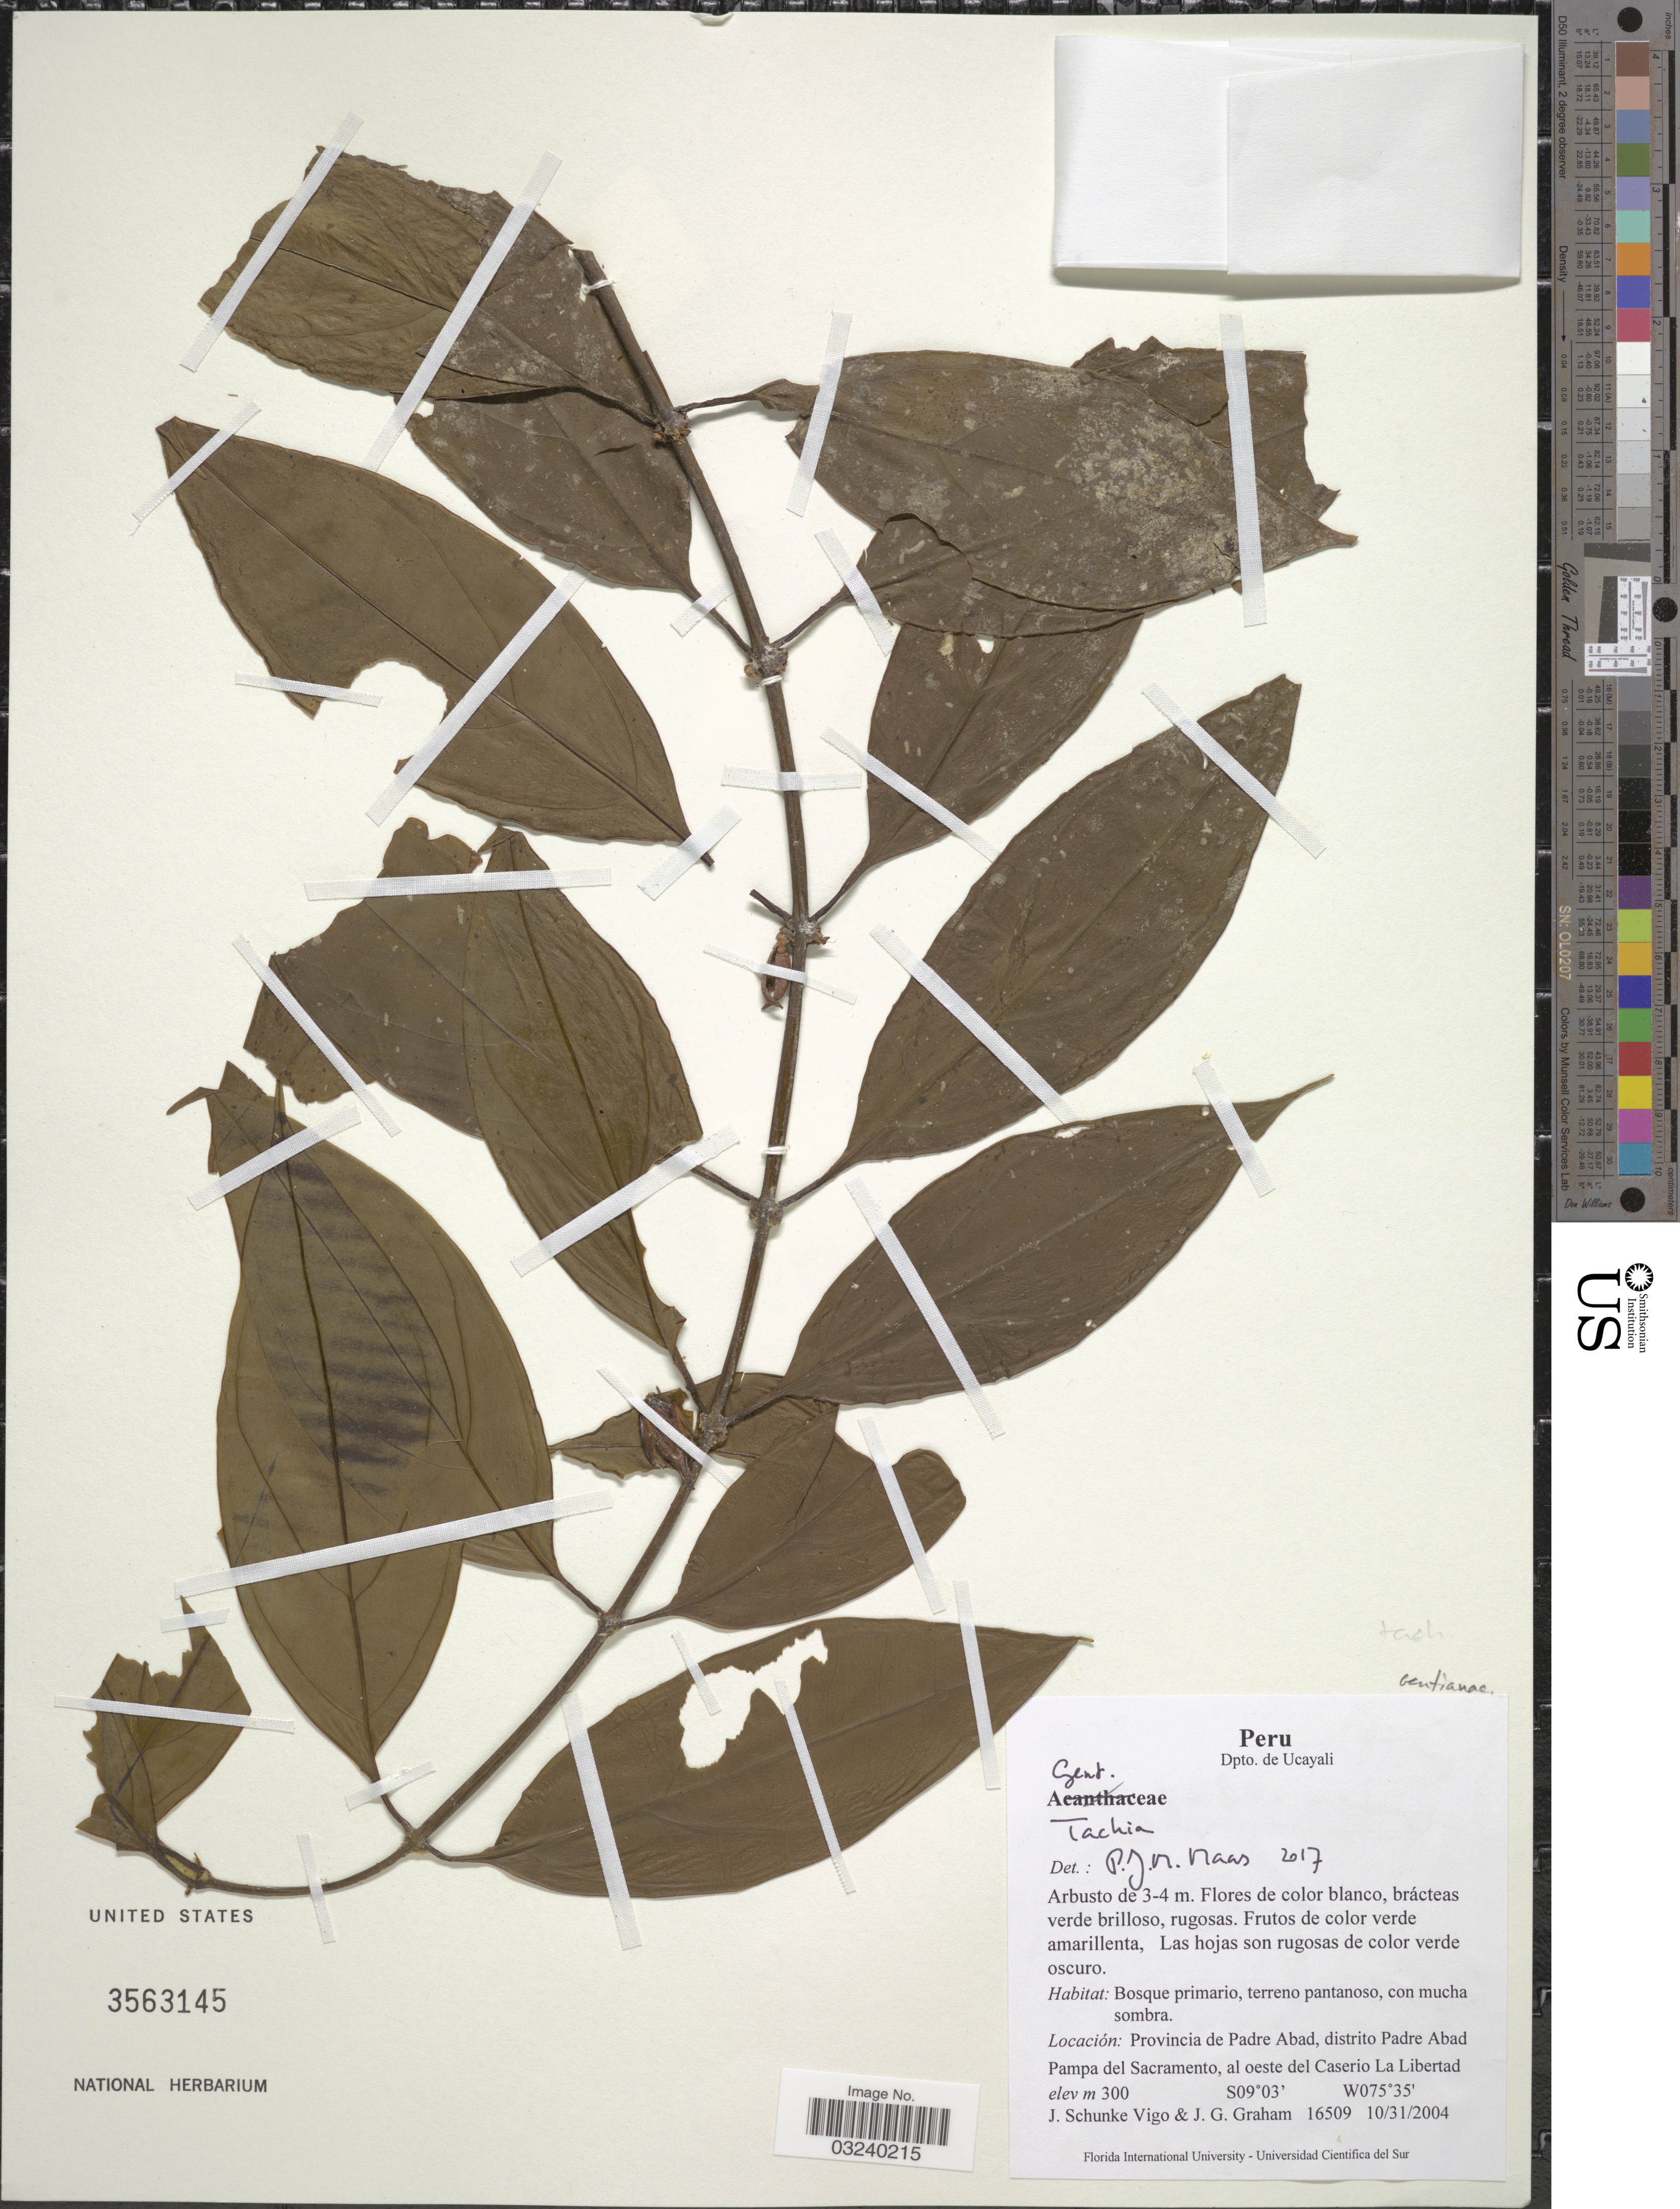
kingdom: Plantae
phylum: Tracheophyta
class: Magnoliopsida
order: Gentianales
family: Gentianaceae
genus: Tachia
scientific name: Tachia sp.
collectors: J. Schunke Vigo & J. Graham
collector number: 16509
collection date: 2004-10-31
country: Peru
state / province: Ucayali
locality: Dpto. Ucayali, Provincia de Padre Abad, distrito Padre Abad Pampa del Sacramento, al oeste del Caserio La Libertad.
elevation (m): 300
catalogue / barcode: US 3563145